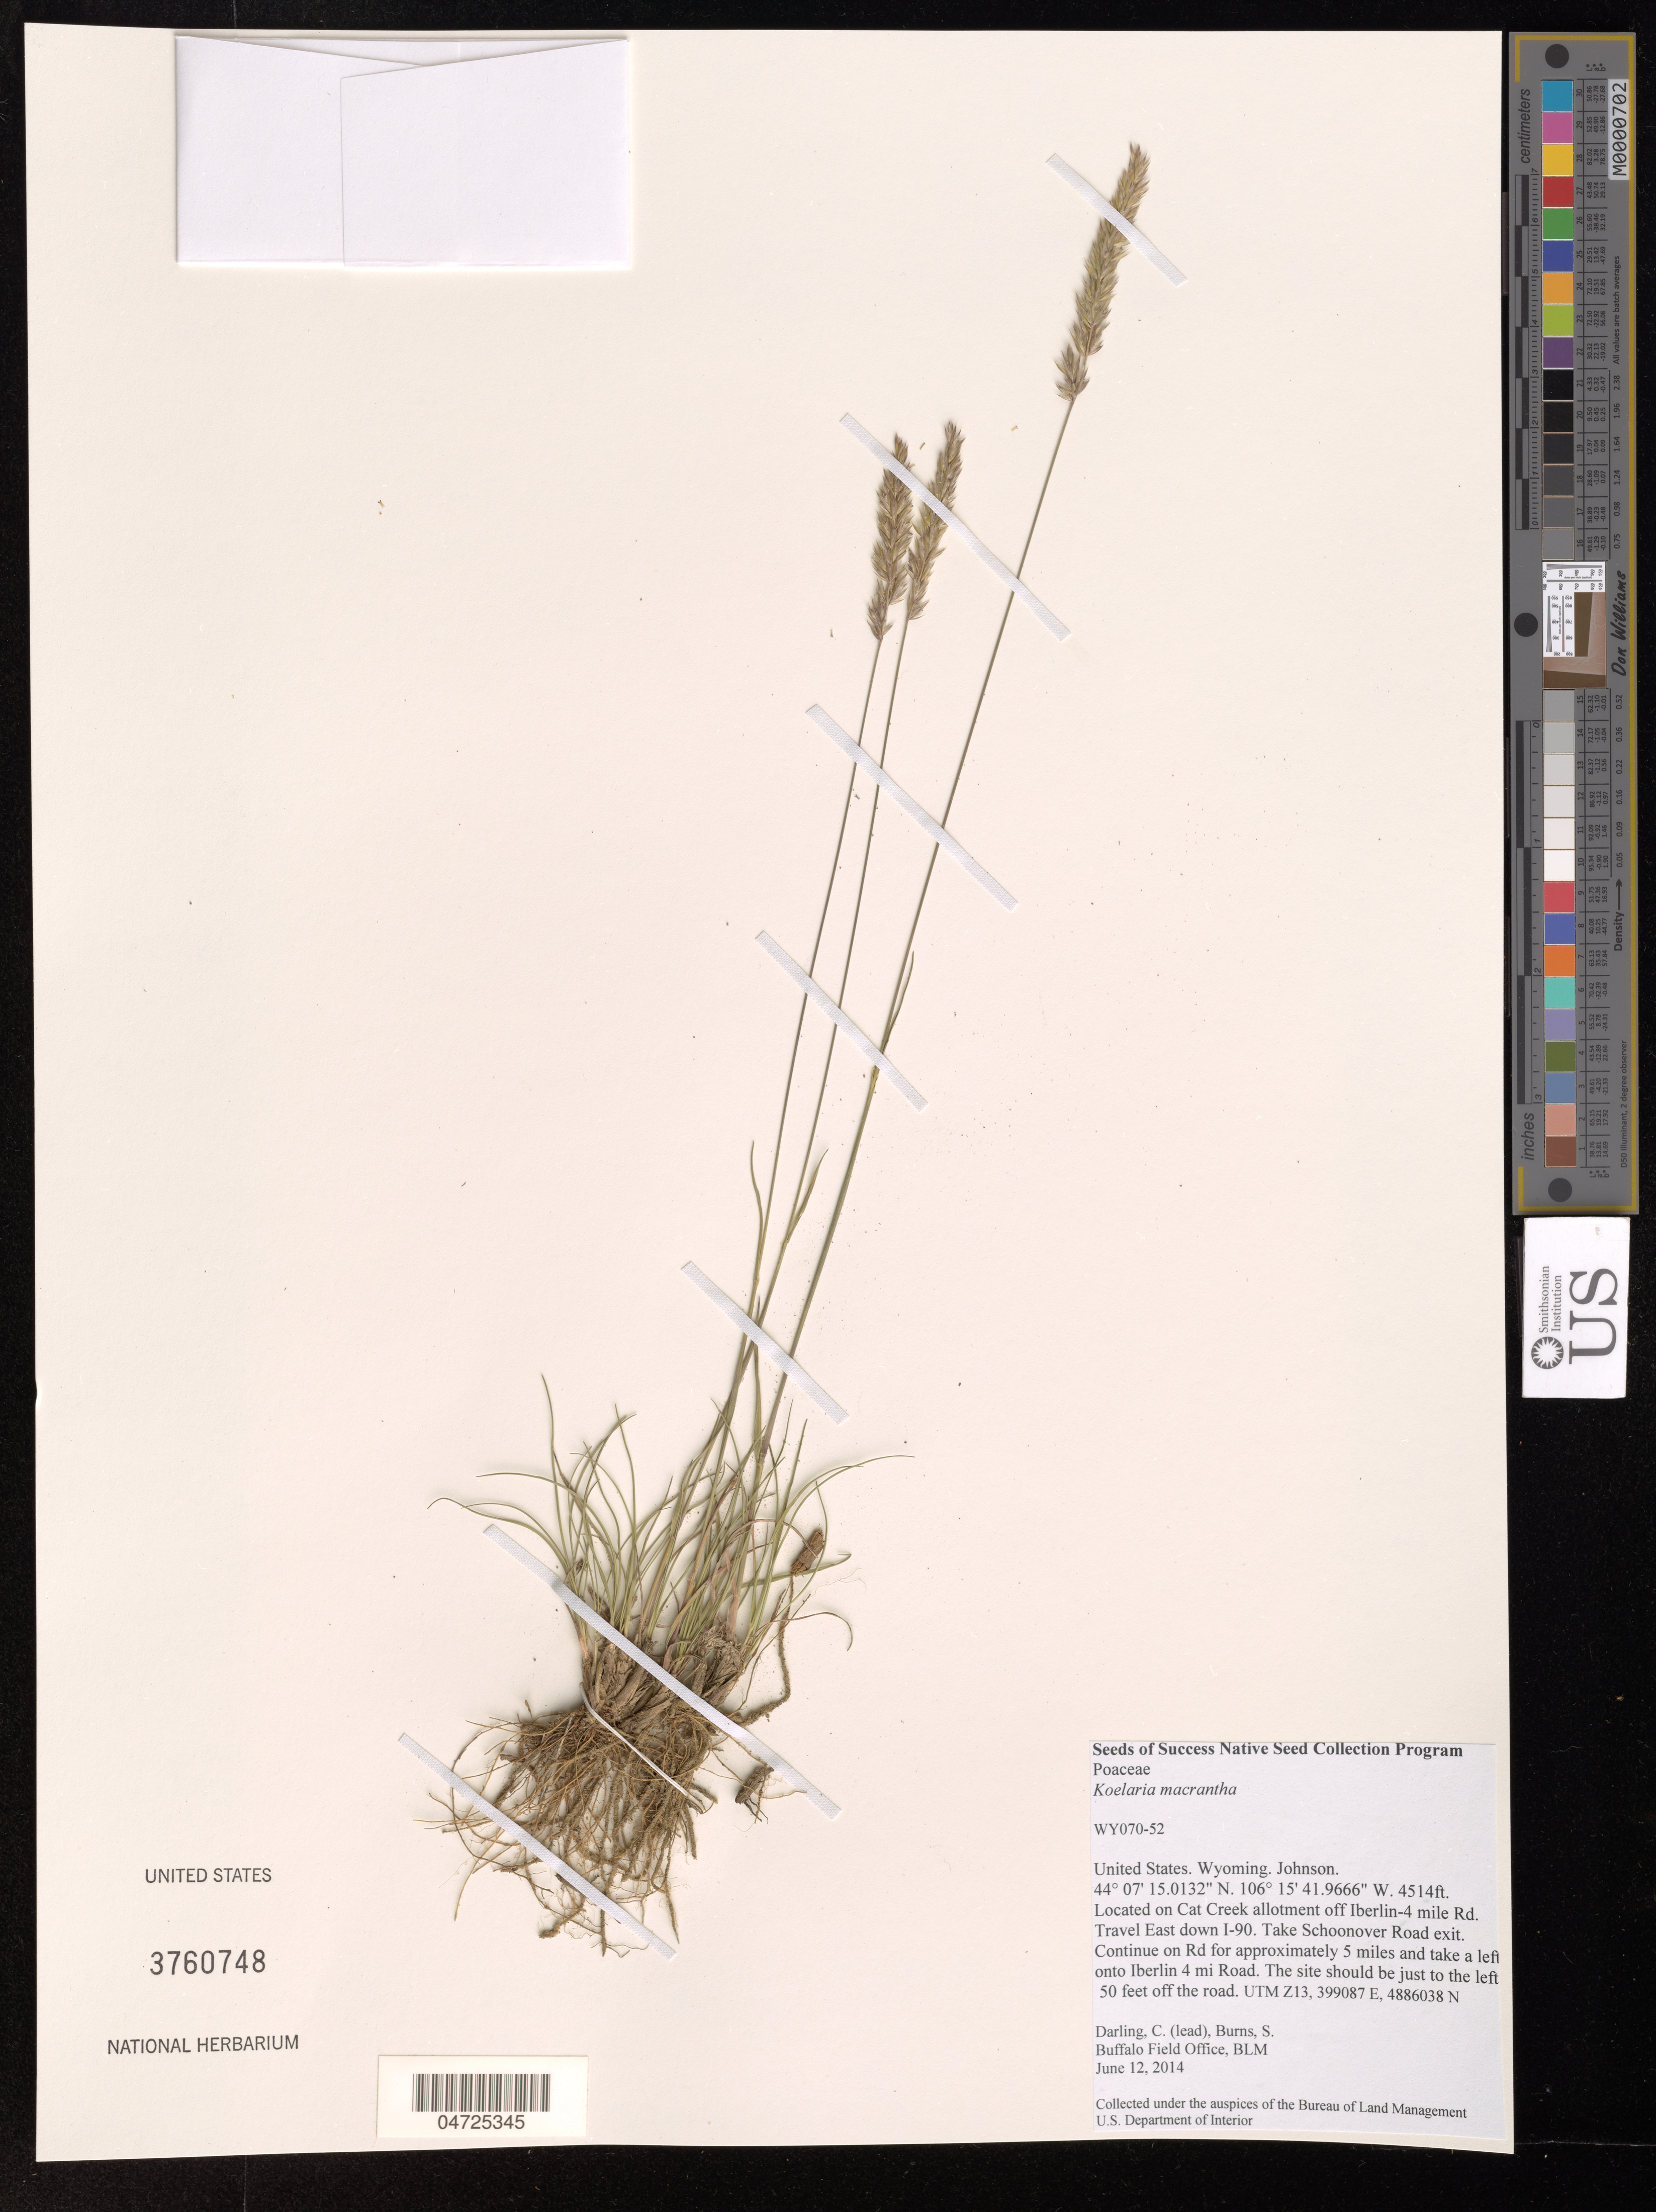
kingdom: Plantae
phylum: Tracheophyta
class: Liliopsida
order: Poales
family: Poaceae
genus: Koeleria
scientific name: Koeleria macrantha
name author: (Ledeb.) Schult.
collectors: C. Darling & S. Burns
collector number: WY070-52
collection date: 2014-06-12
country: United States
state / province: Wyoming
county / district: Johnson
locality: Johnson. Located on Cat Creek allotment off Iberlin-4 mile Rd. Travel East down I-90. Take Schoonover Road exit. Continue on Rd for approximately 5 miles and take a left onto Iberlin 4 mi Road. The site should be just to the left 50 feet off the road. UTM Z13.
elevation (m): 1376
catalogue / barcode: US 3760748